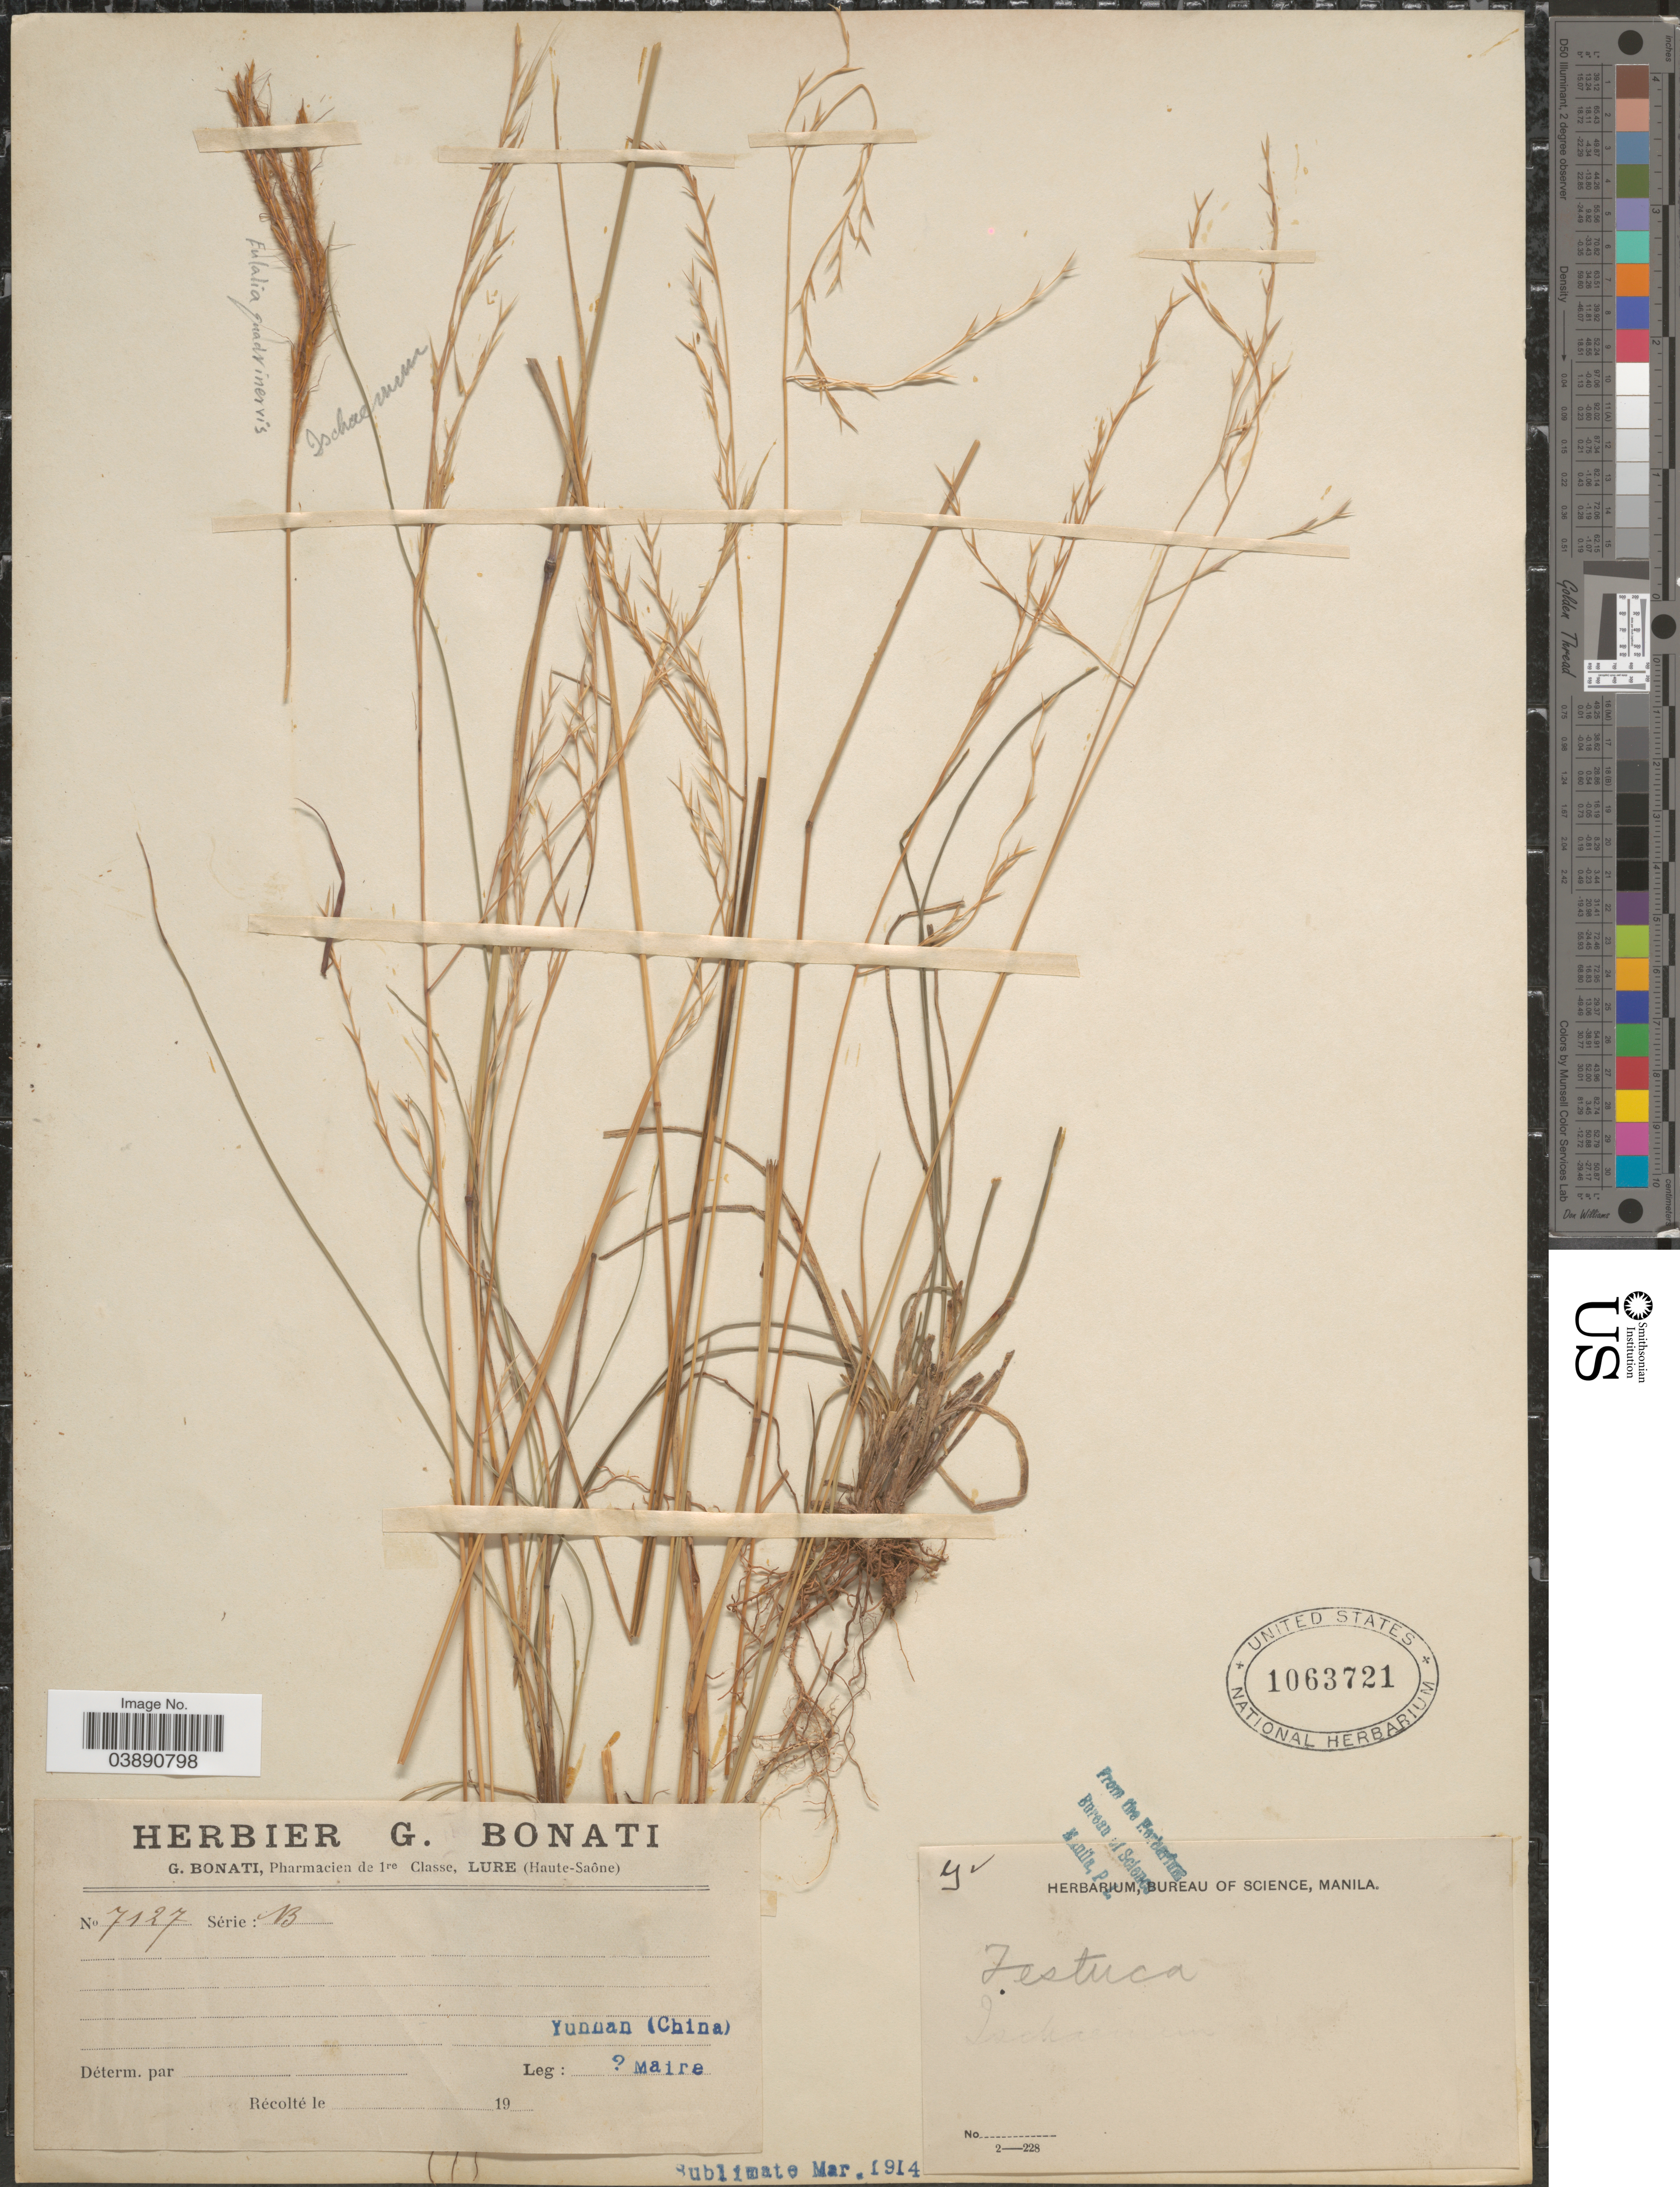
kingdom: Plantae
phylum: Tracheophyta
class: Liliopsida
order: Poales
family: Poaceae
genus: Festuca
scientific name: Festuca forrestii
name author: St.-Yves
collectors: Maire, --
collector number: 7127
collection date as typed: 19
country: China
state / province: Yunnan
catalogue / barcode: US 1063721